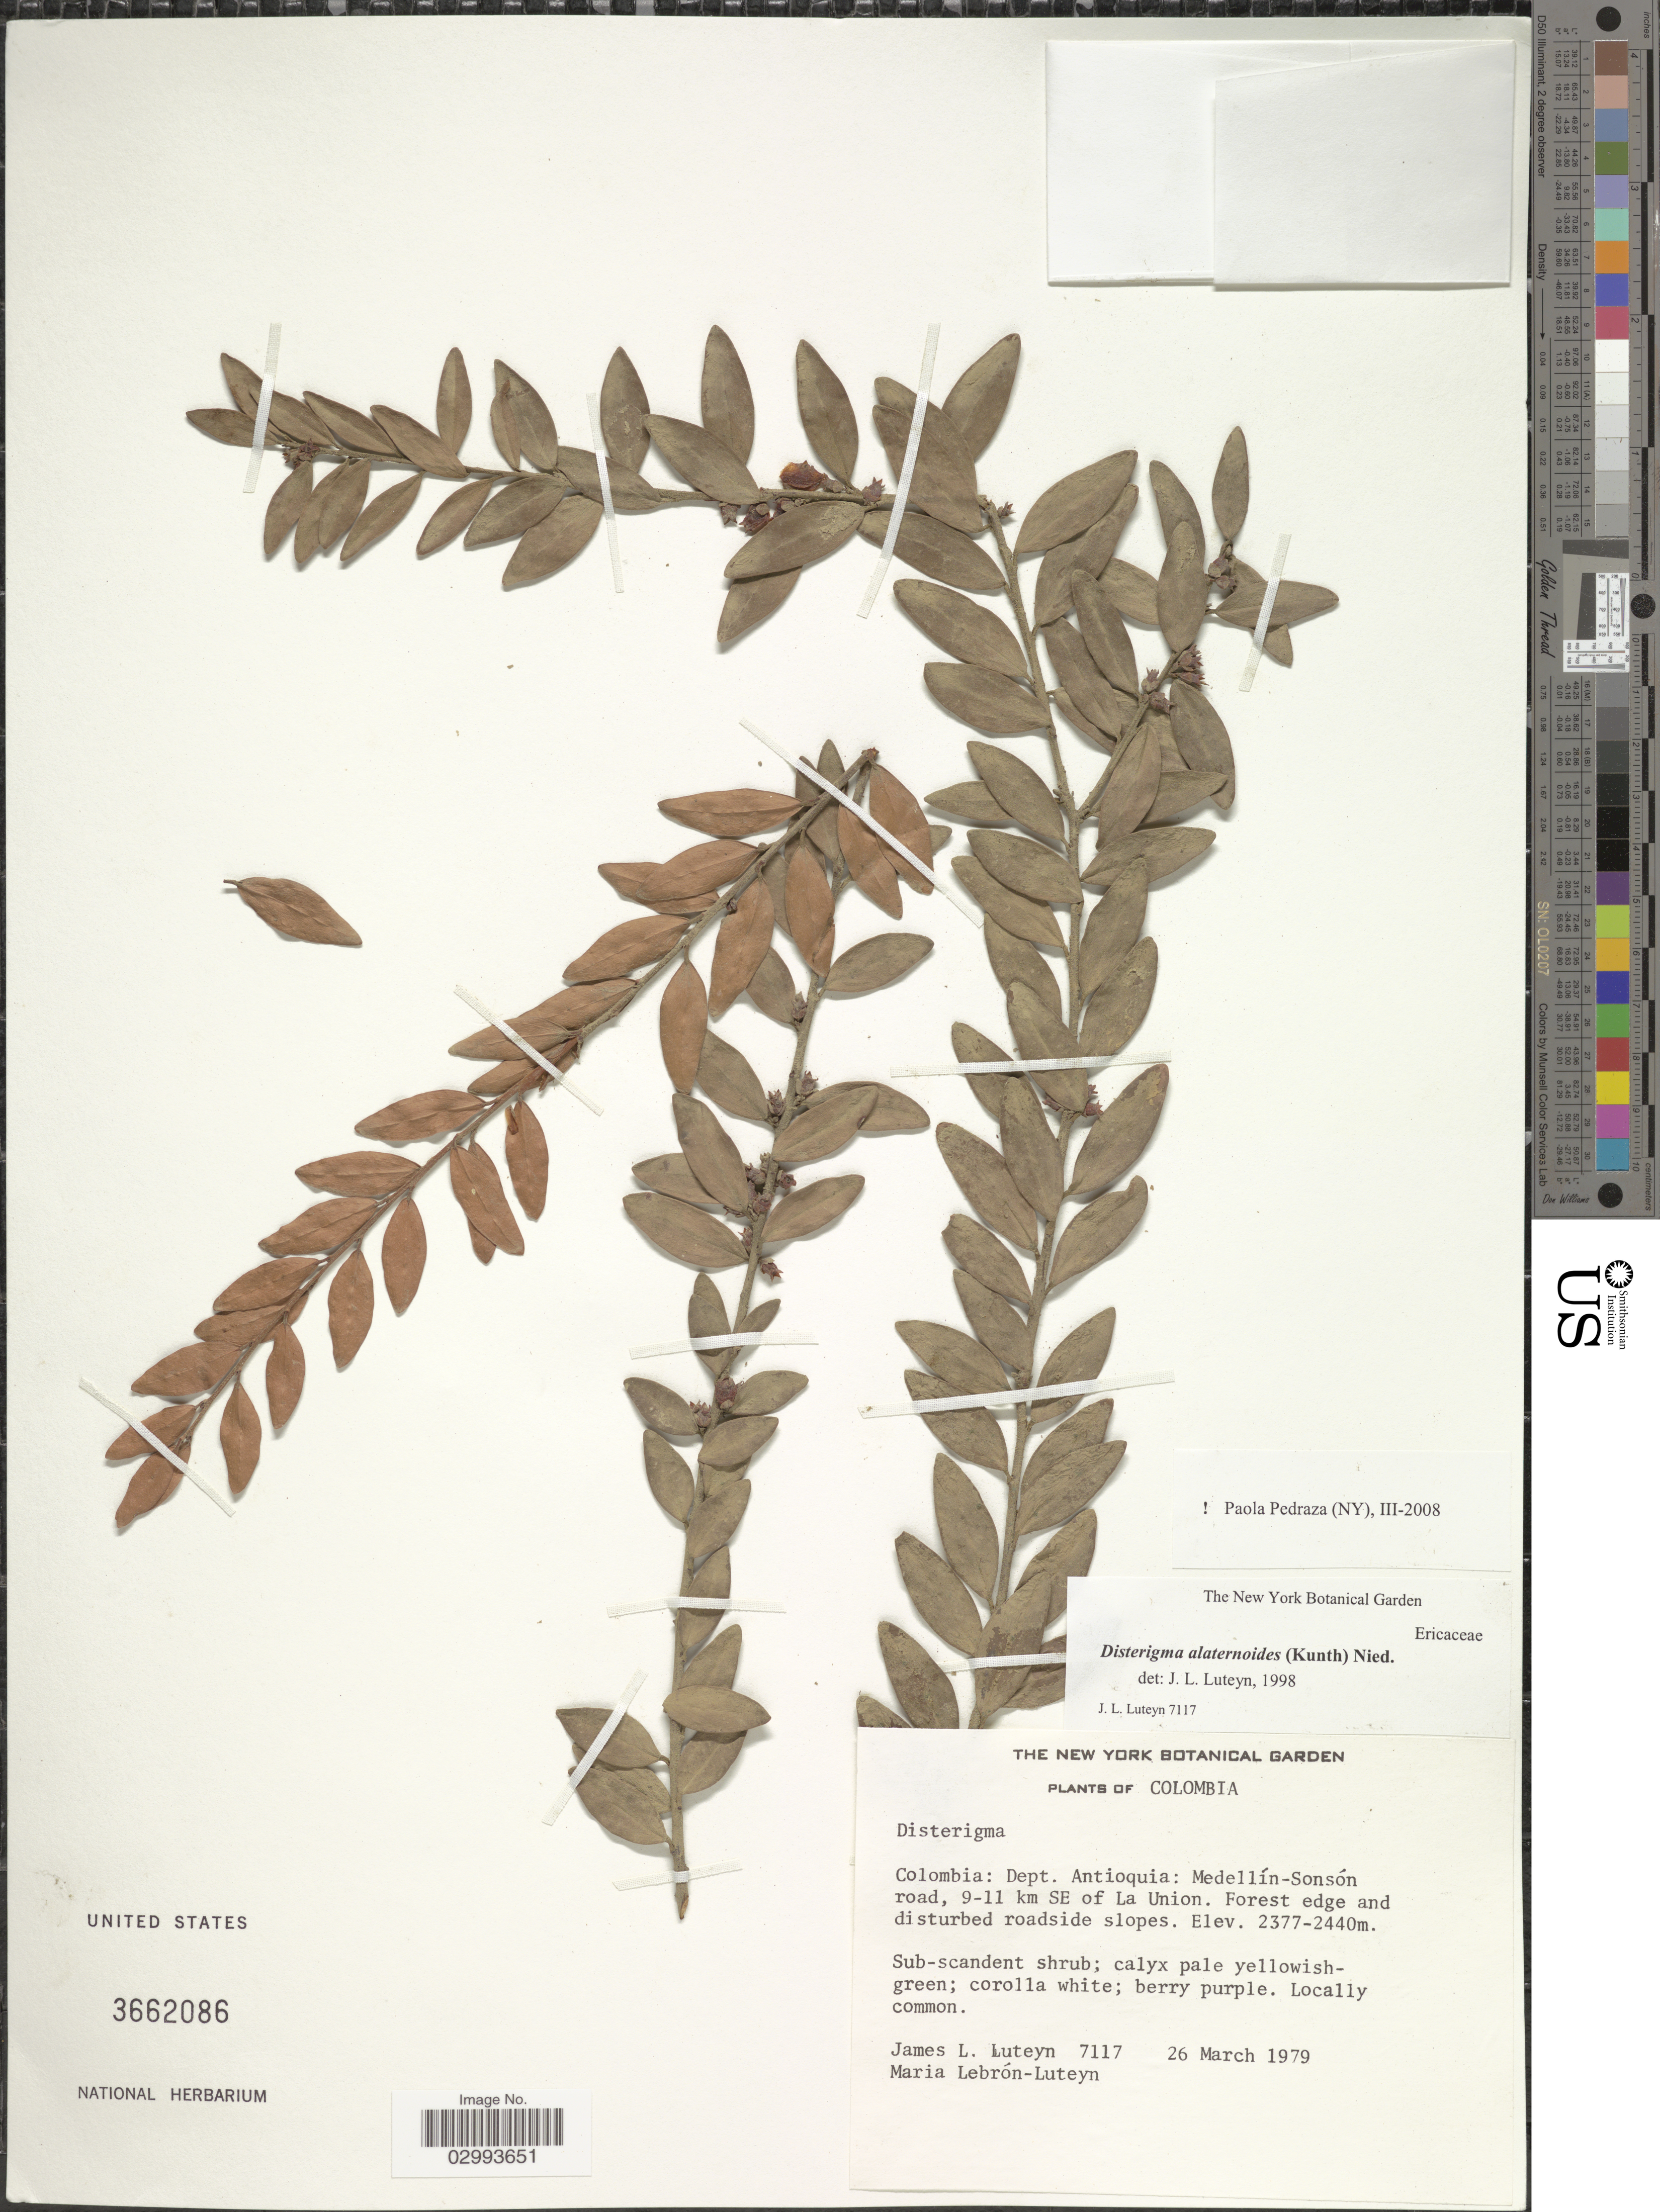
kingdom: Plantae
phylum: Tracheophyta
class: Magnoliopsida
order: Ericales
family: Ericaceae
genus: Disterigma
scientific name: Disterigma alaternoides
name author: (Kunth) Nied.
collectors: J. L. Luteyn & M. L. Lebrón-Luteyn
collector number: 7117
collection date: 1979-03-26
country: Colombia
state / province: Antioquia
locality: Dept. Antioquia: Medellín-Sonsón road, 9-11 km SE of La Union.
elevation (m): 2377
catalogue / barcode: US 3662086